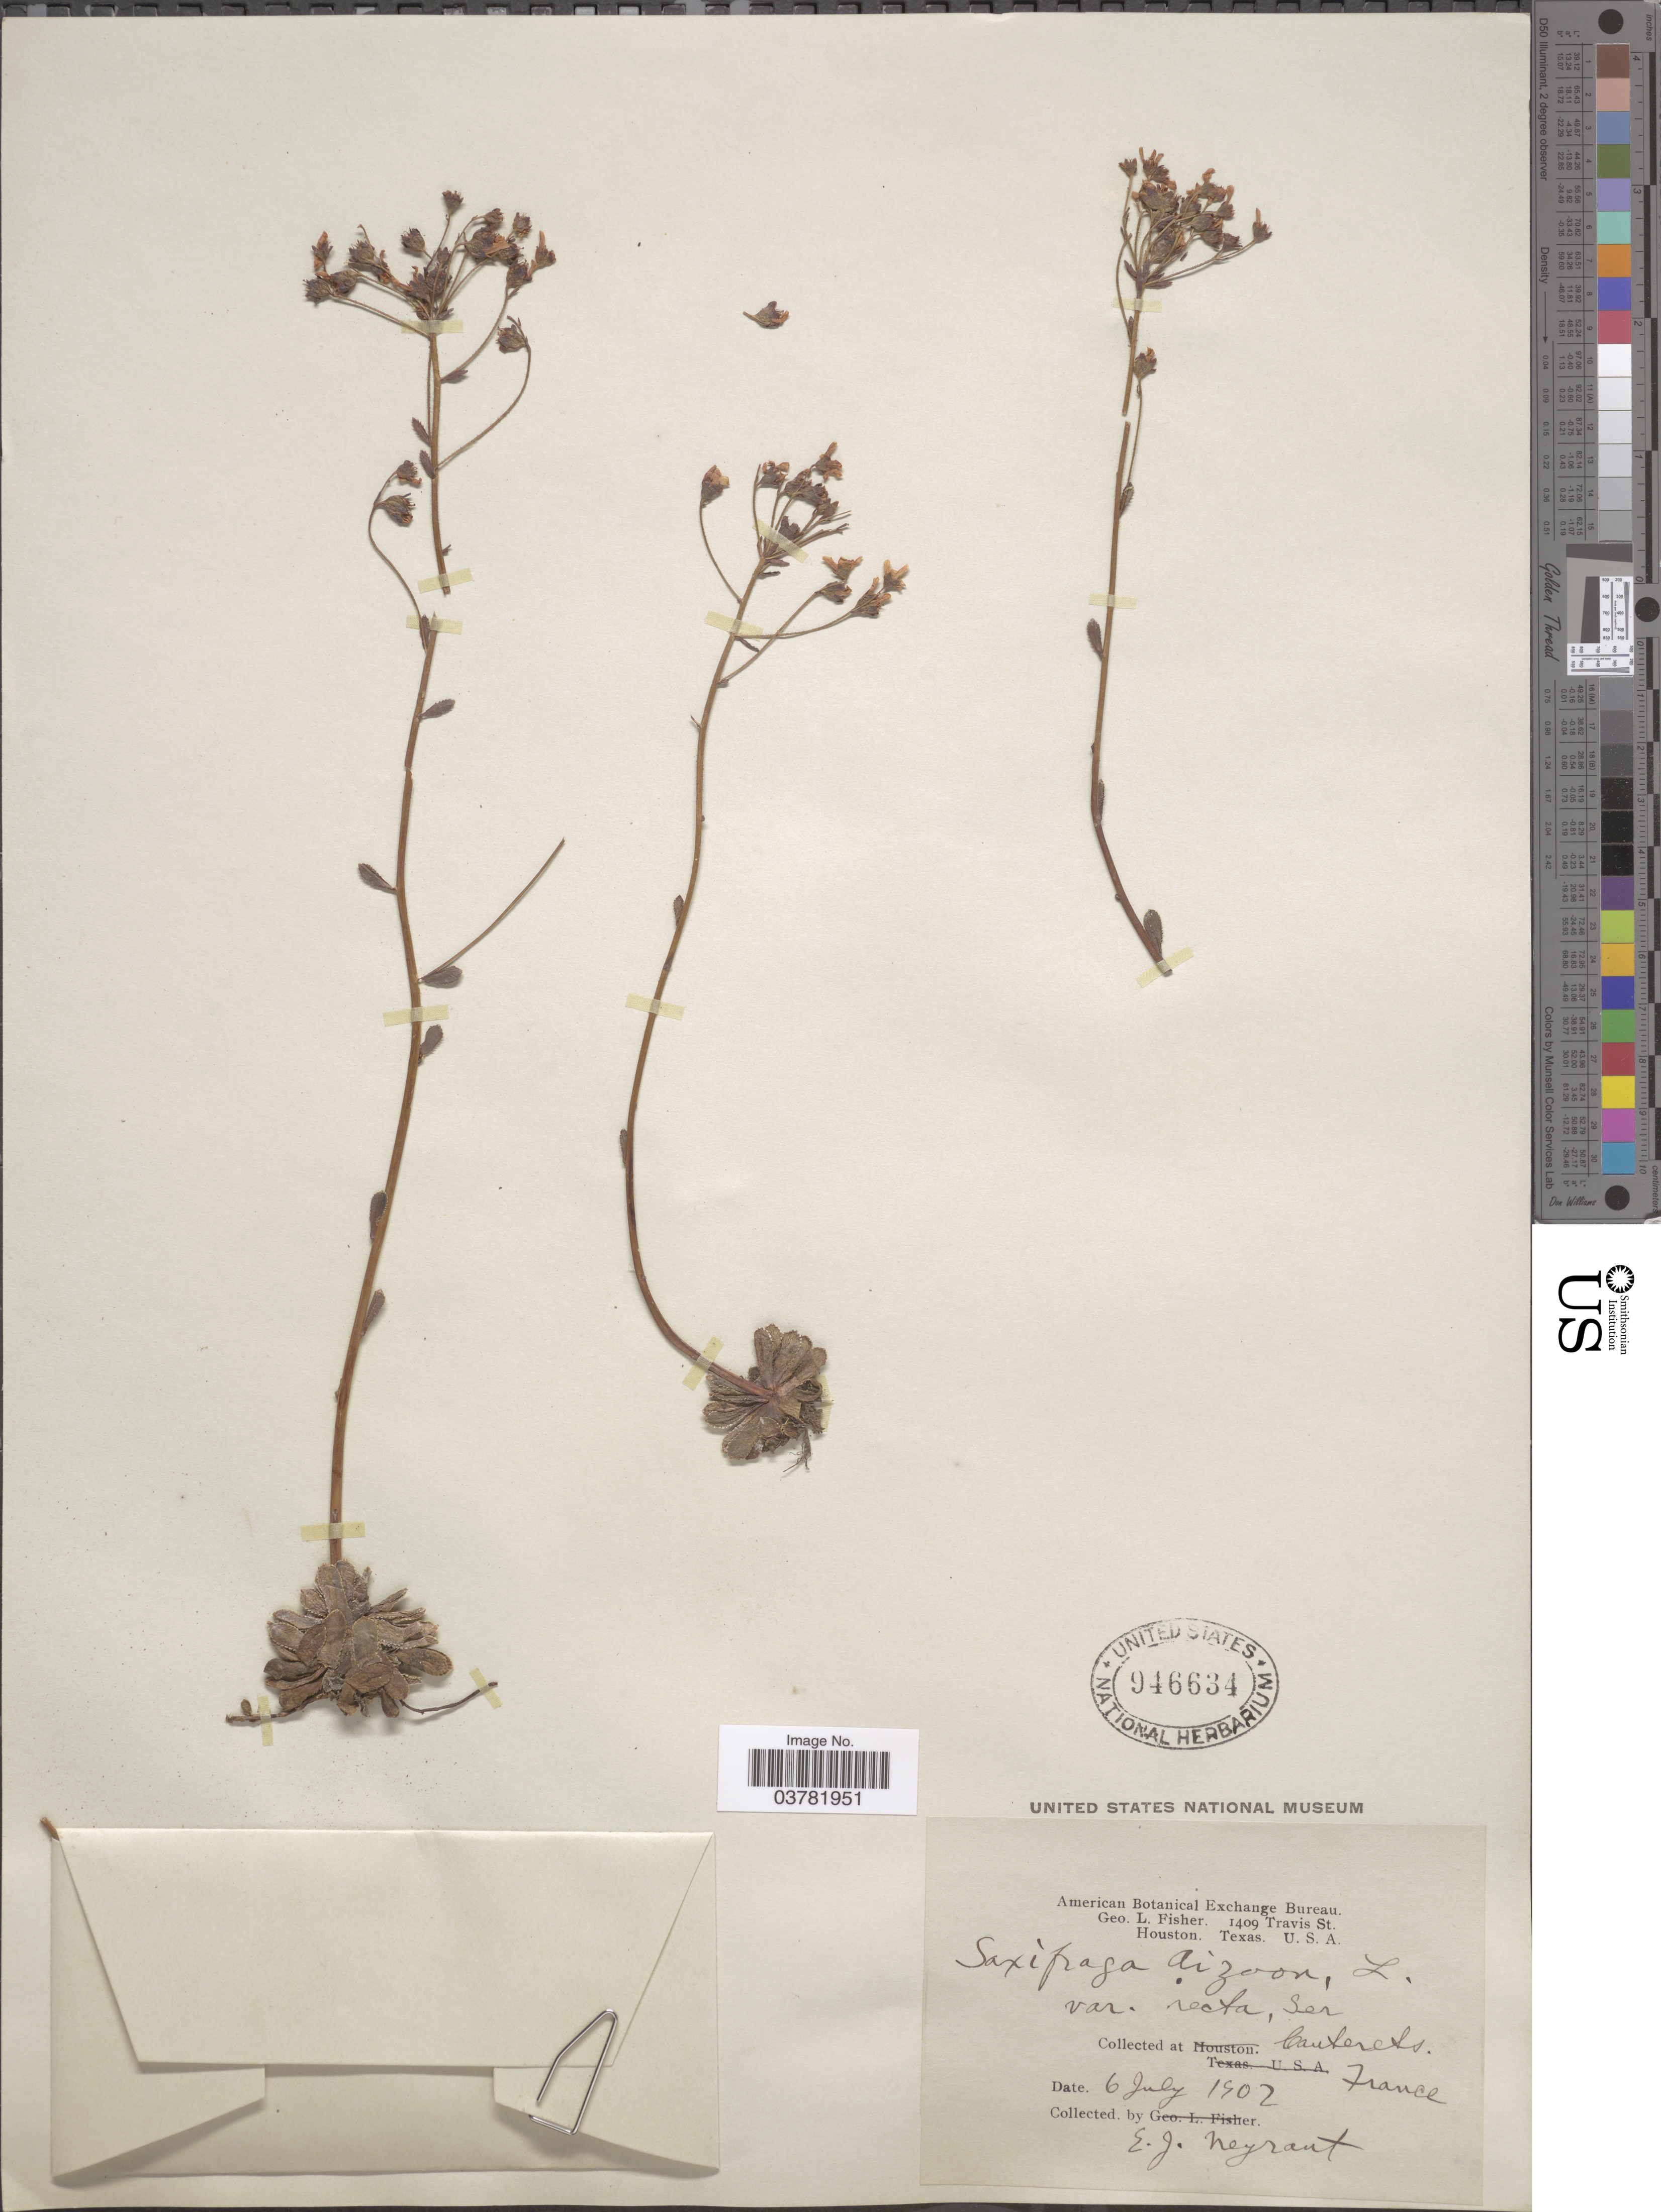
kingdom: Plantae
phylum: Tracheophyta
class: Magnoliopsida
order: Saxifragales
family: Saxifragaceae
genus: Saxifraga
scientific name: Saxifraga aizoides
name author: L.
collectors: E. Neyraut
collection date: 1902-07-06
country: France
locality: Cauterets.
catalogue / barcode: US 946634